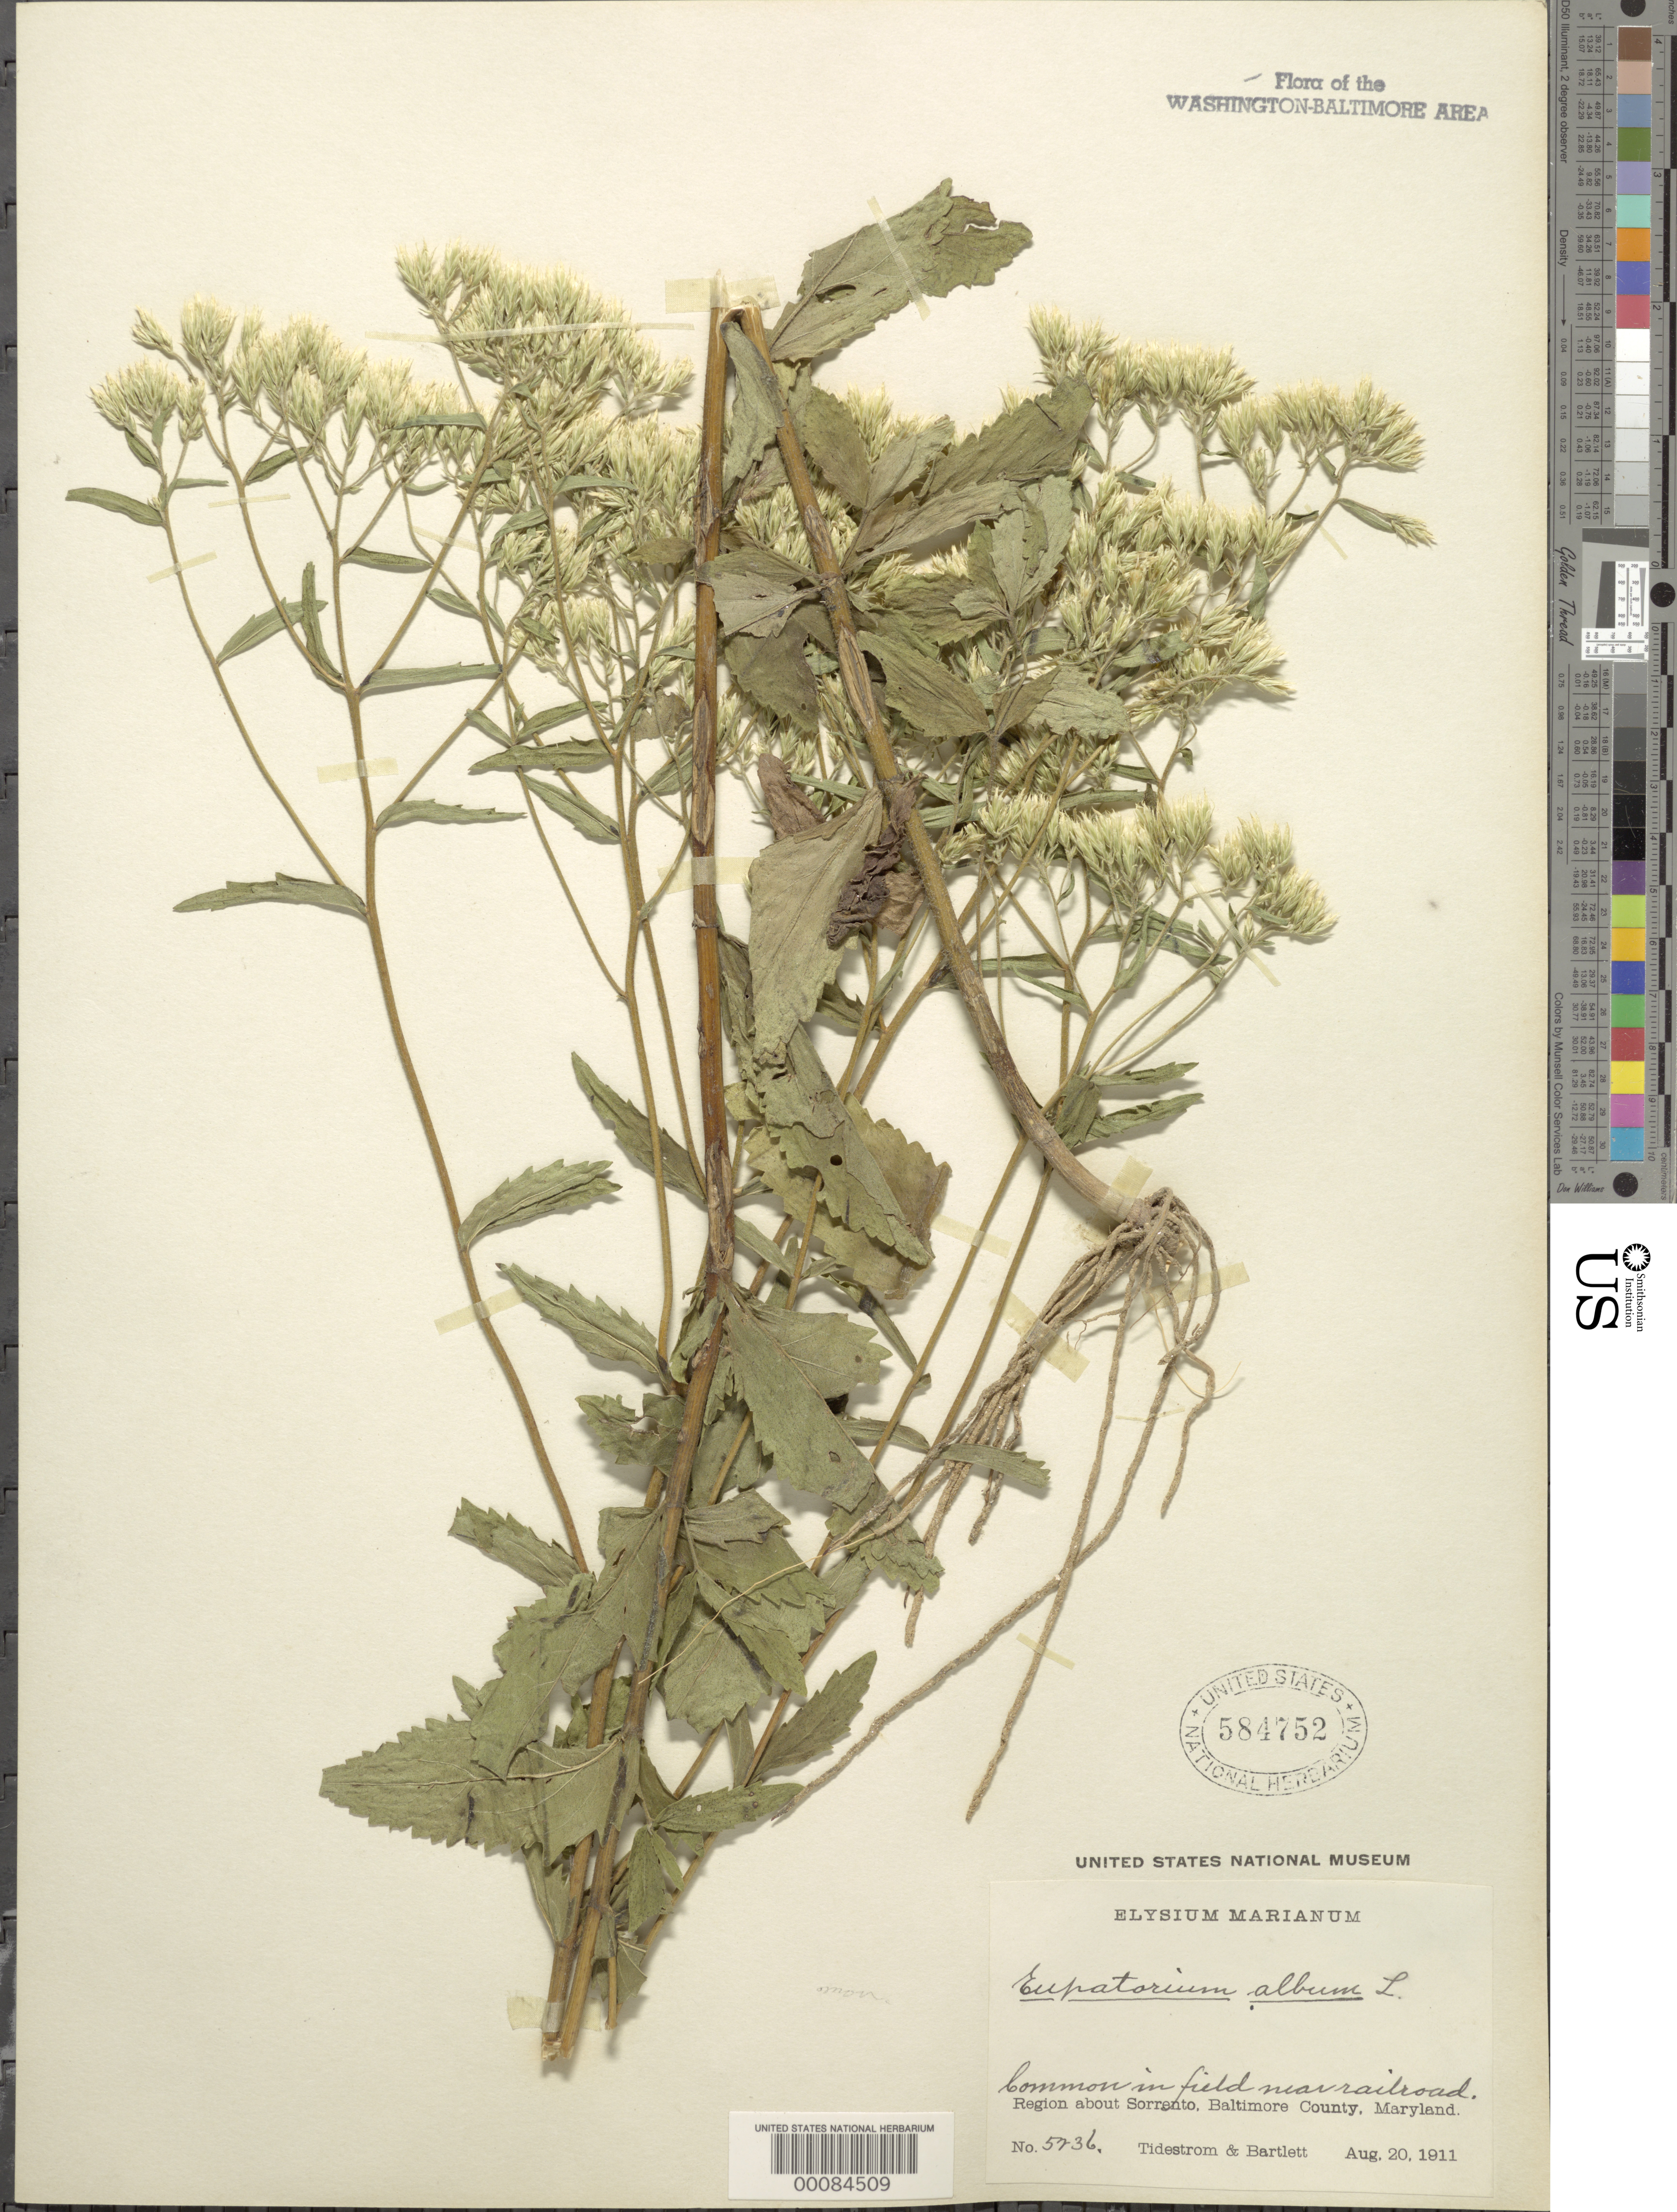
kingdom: Plantae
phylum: Tracheophyta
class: Magnoliopsida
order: Asterales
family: Asteraceae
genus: Eupatorium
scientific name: Eupatorium album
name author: L.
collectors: I. F. Tidestrom & H. H. Bartlett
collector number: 5236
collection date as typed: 20 Aug 1911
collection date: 1911-08-20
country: United States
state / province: Maryland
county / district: Baltimore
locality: Sorrento vicinity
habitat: Field near railroad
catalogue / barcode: US 584752